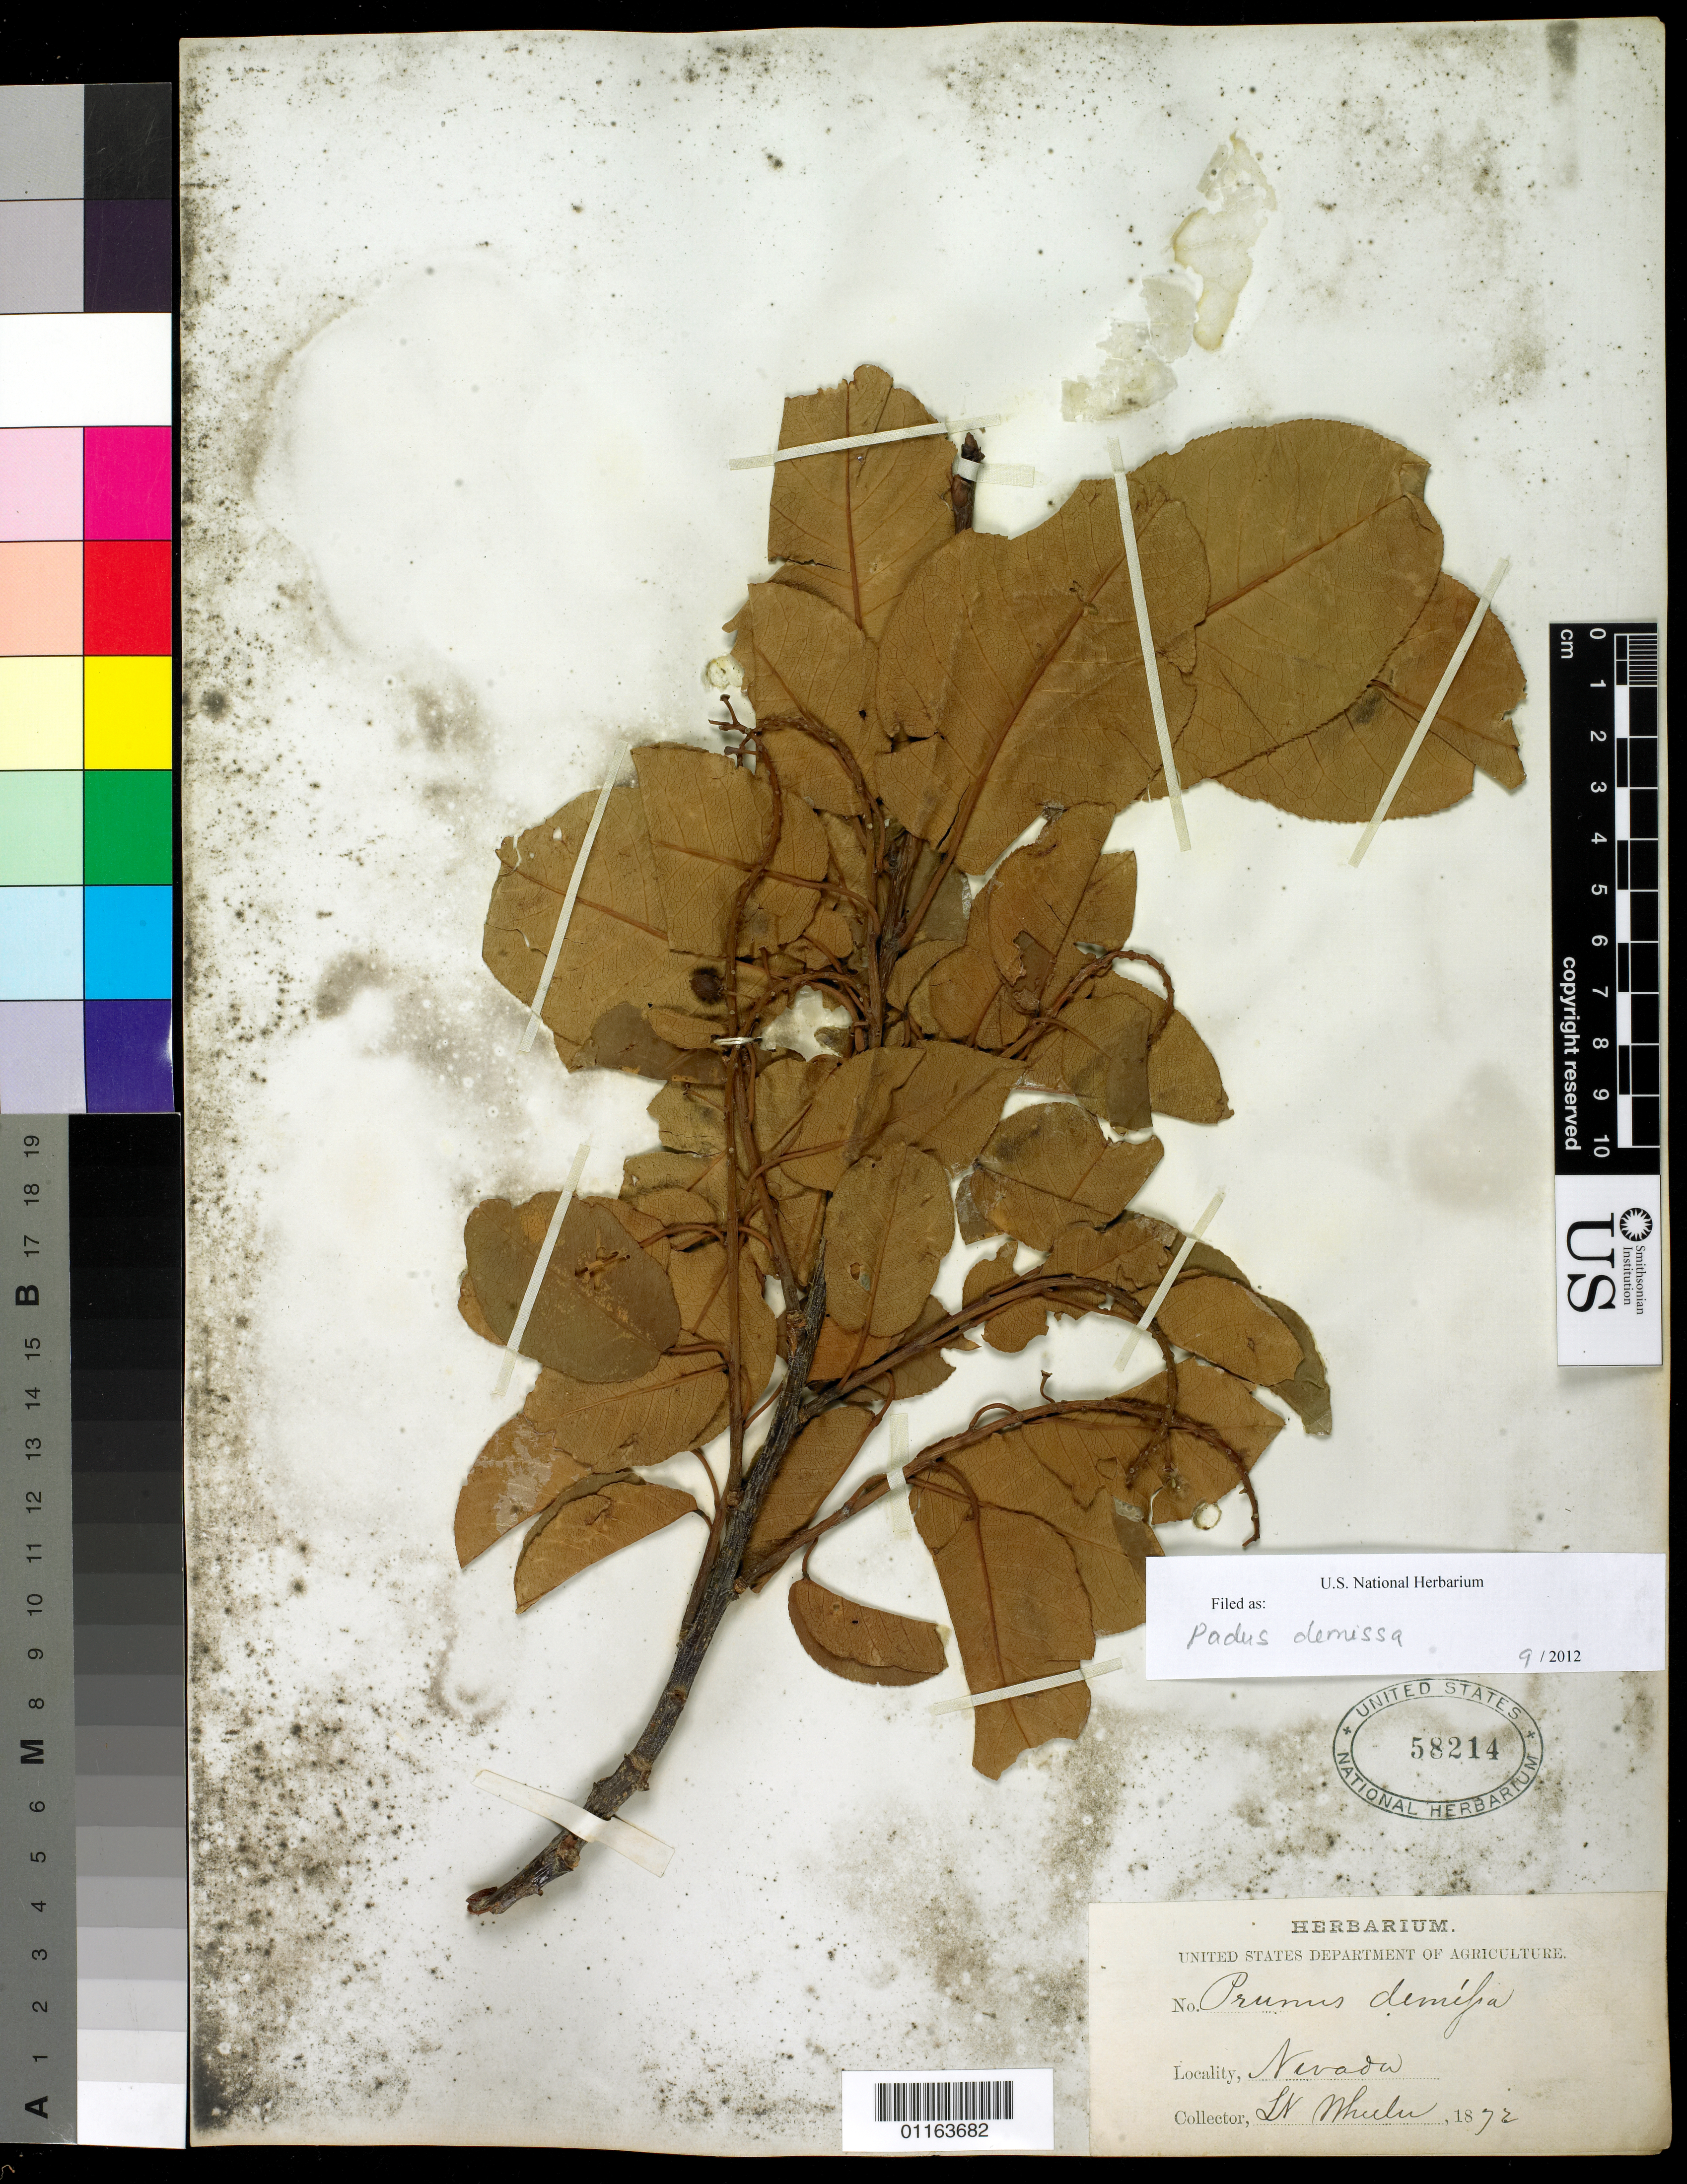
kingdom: Plantae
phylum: Tracheophyta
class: Magnoliopsida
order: Rosales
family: Rosaceae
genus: Prunus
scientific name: Prunus virginiana var. demissa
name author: (Nutt.) Torr.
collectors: -- Wheeler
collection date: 1872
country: United States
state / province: Nevada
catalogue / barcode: US 58214